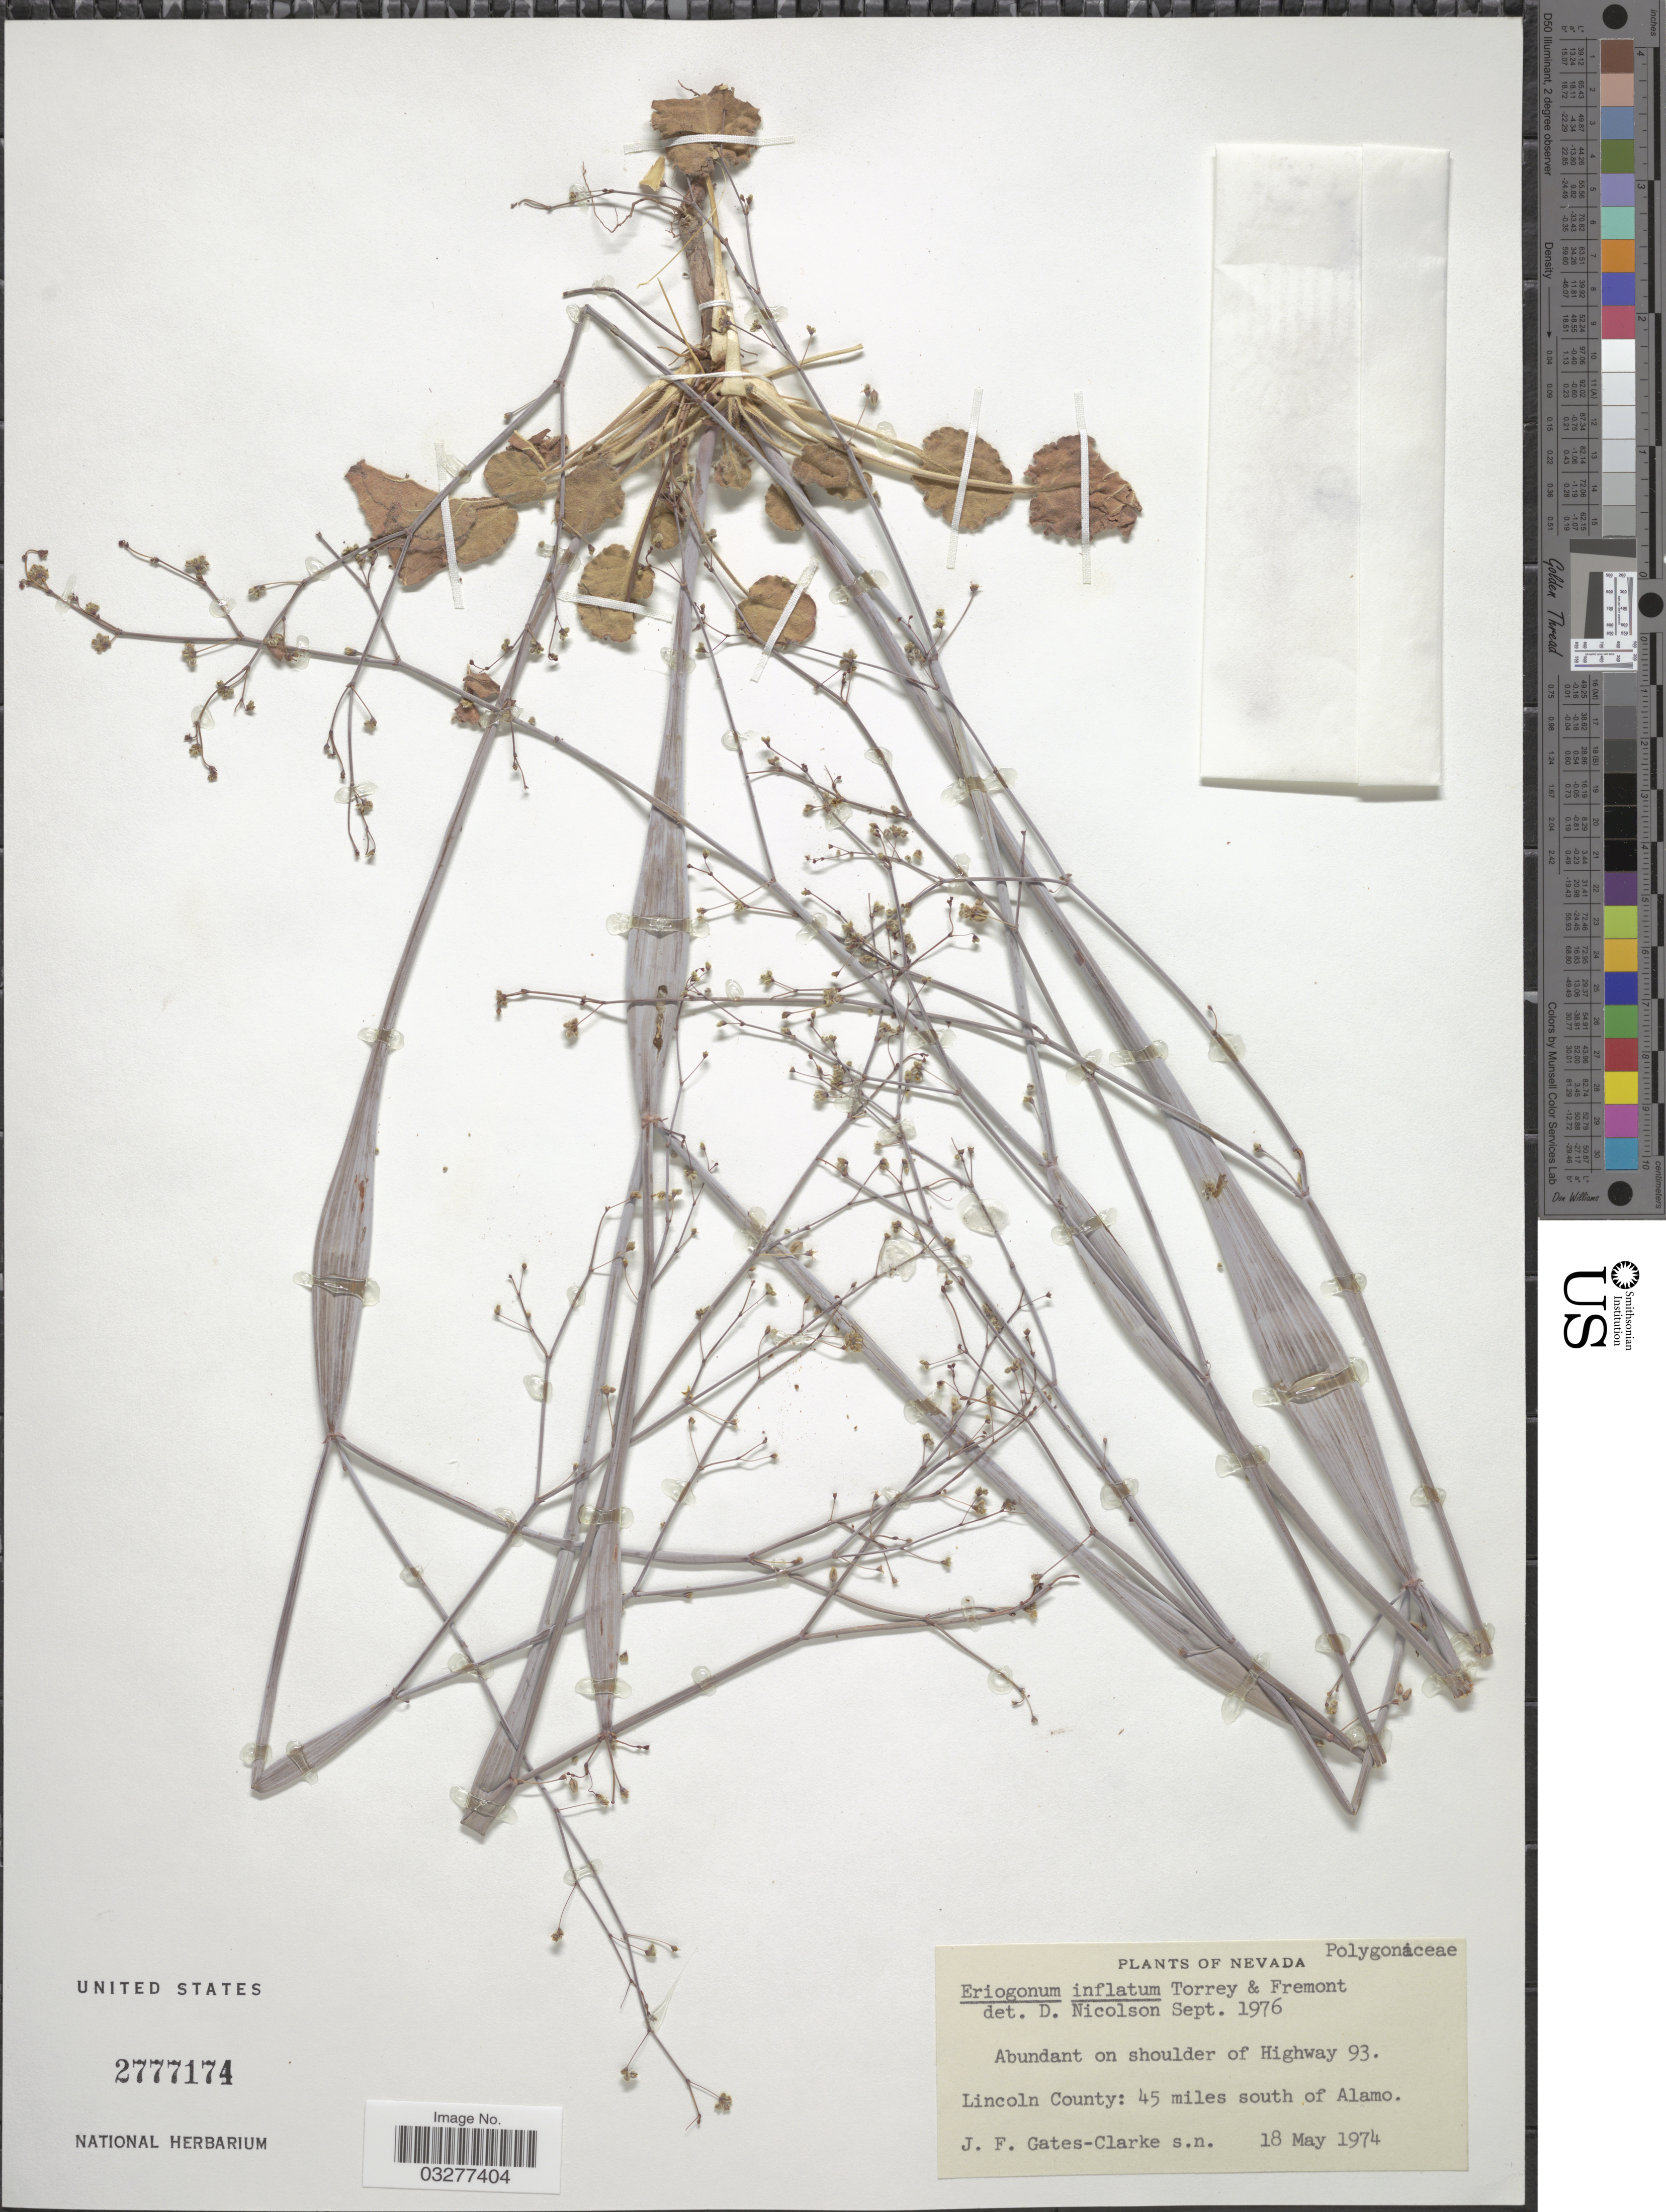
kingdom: Plantae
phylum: Tracheophyta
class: Magnoliopsida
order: Caryophyllales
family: Polygonaceae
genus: Eriogonum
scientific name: Eriogonum inflatum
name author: Torr. & Frém.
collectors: J. F. Gates-Clarke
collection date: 1974-05-18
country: United States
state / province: Nevada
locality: Shoulder of Highway 93. Lincoln County: 45 miles south of Alamo.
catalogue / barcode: US 2777174